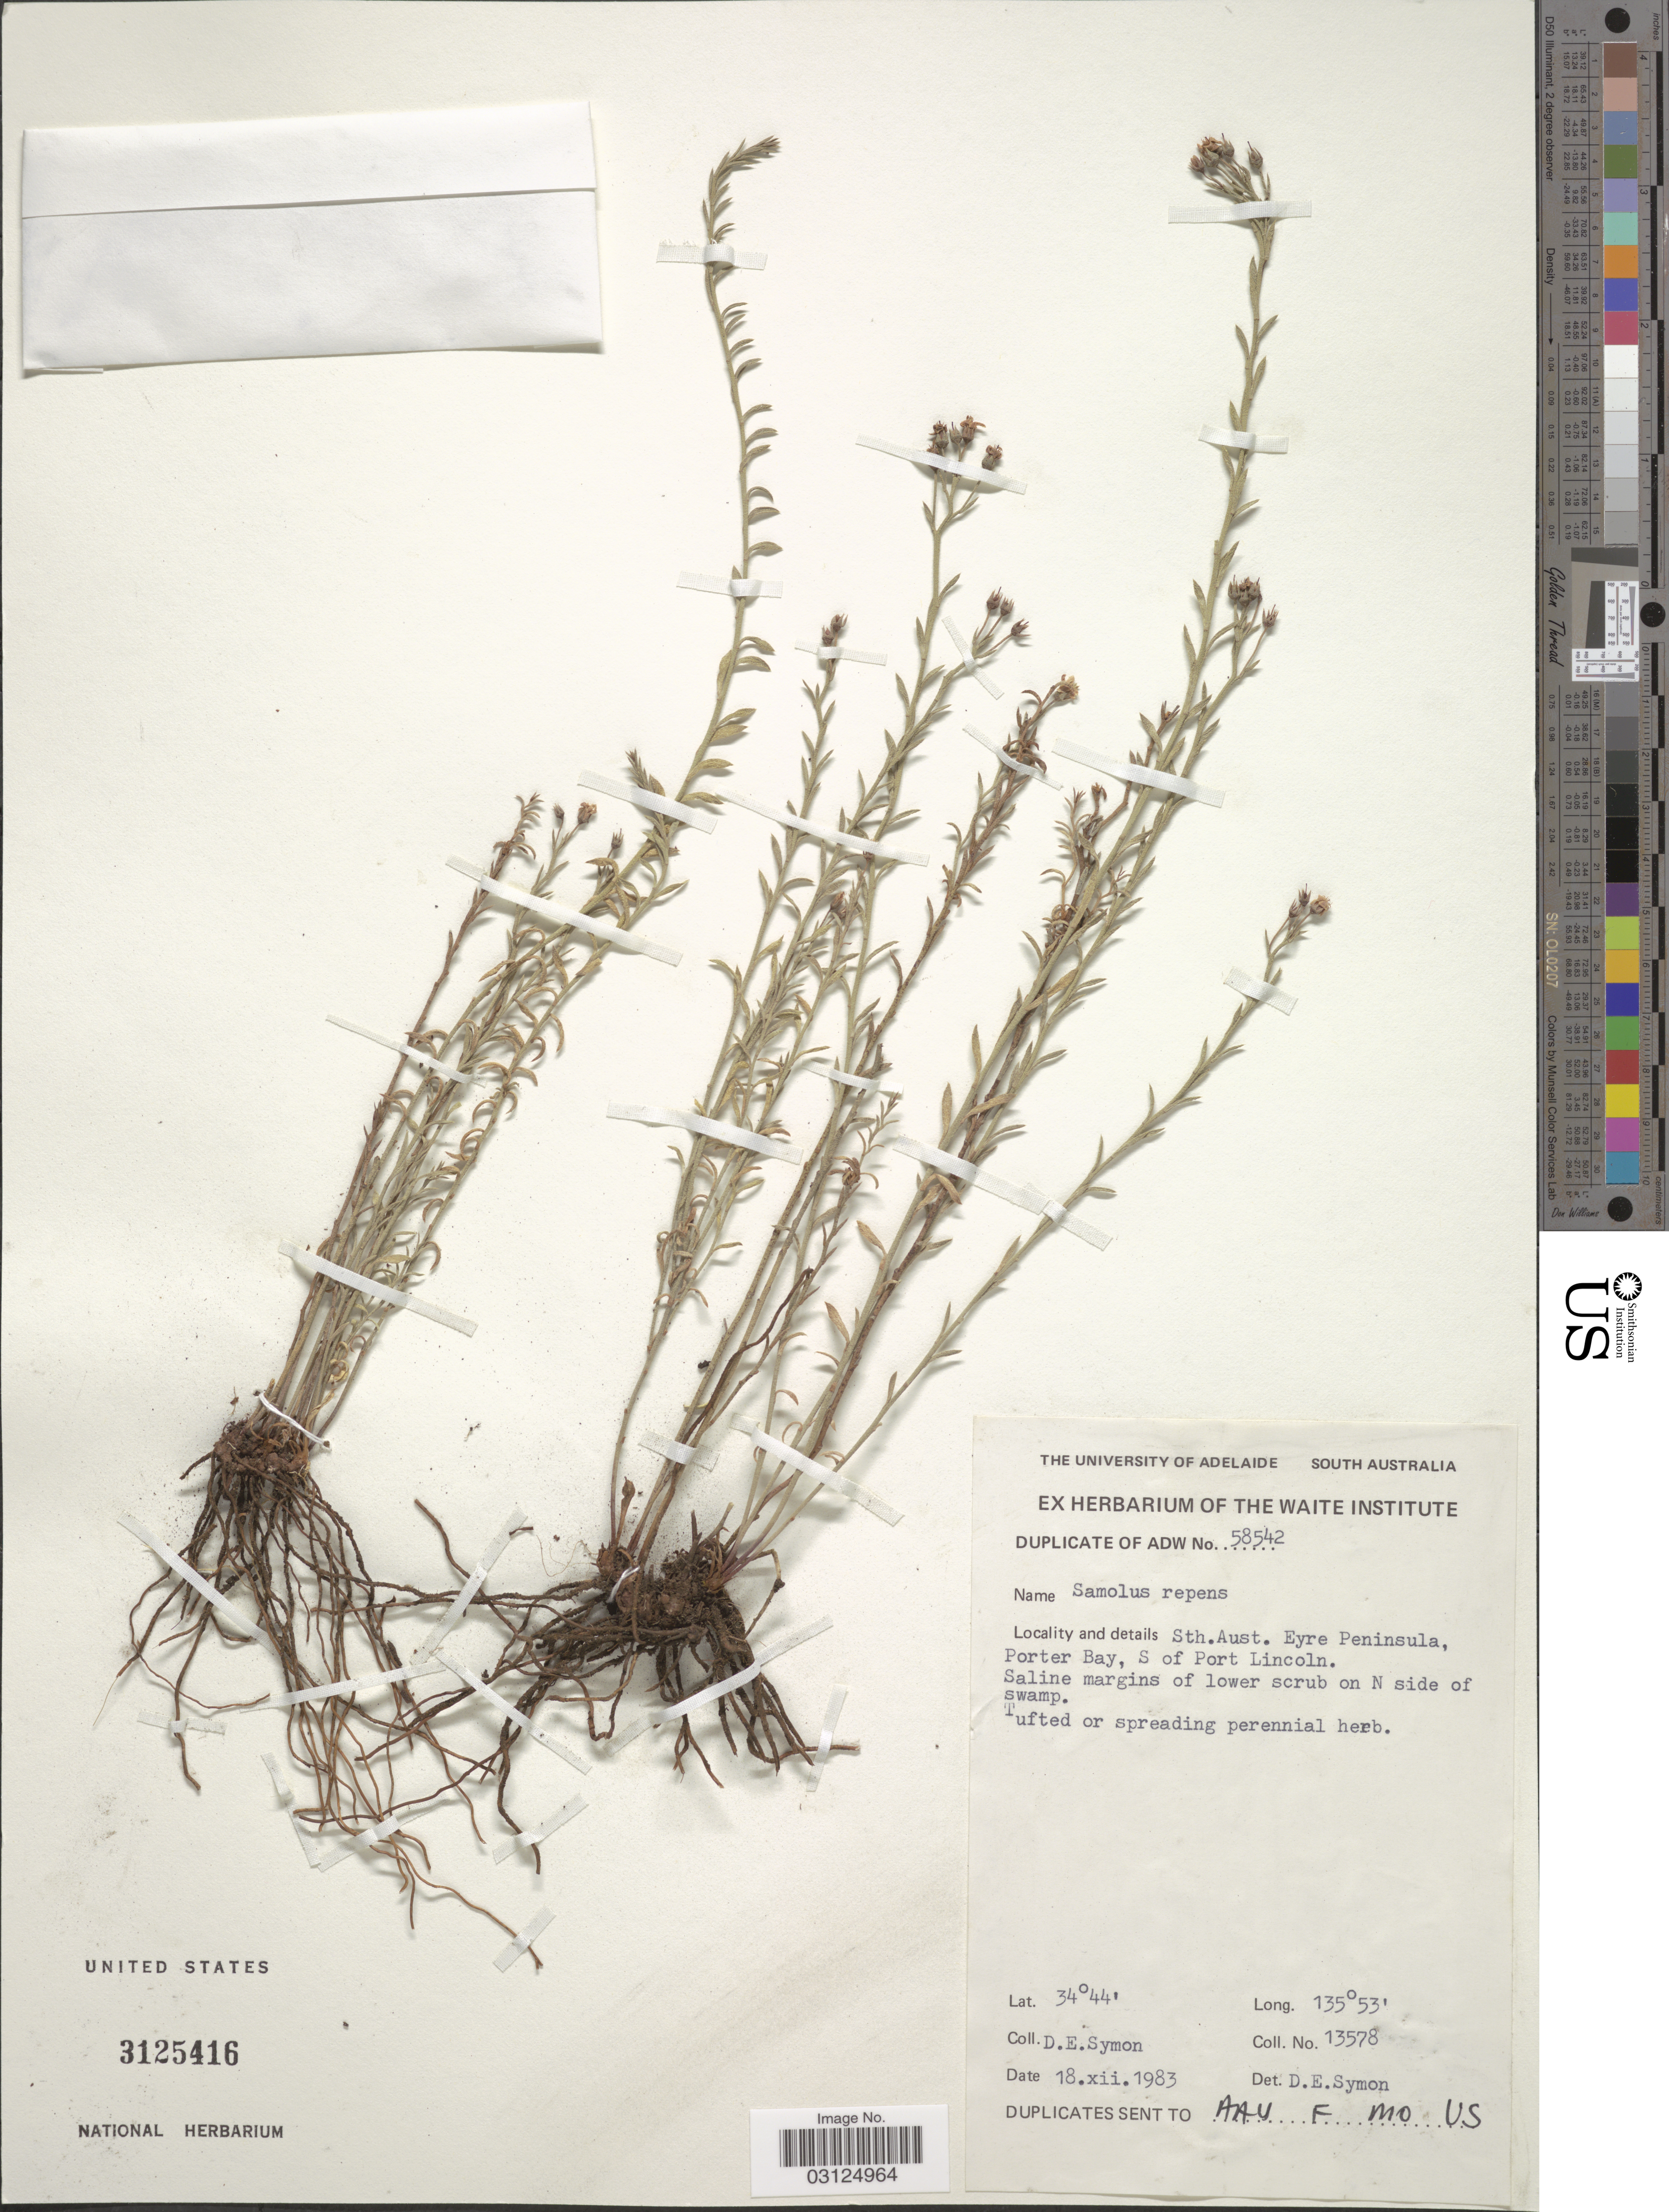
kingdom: Plantae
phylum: Tracheophyta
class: Magnoliopsida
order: Ericales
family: Primulaceae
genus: Samolus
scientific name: Samolus repens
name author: (J.R. Forst. & G. Forst.) Pers.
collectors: D. Symon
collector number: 13578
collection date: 1983-12-18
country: Australia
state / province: South Australia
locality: Eyre Peninsula, Porter Bay, S of Port Lincoln. N side of swamp.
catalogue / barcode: US 3125416